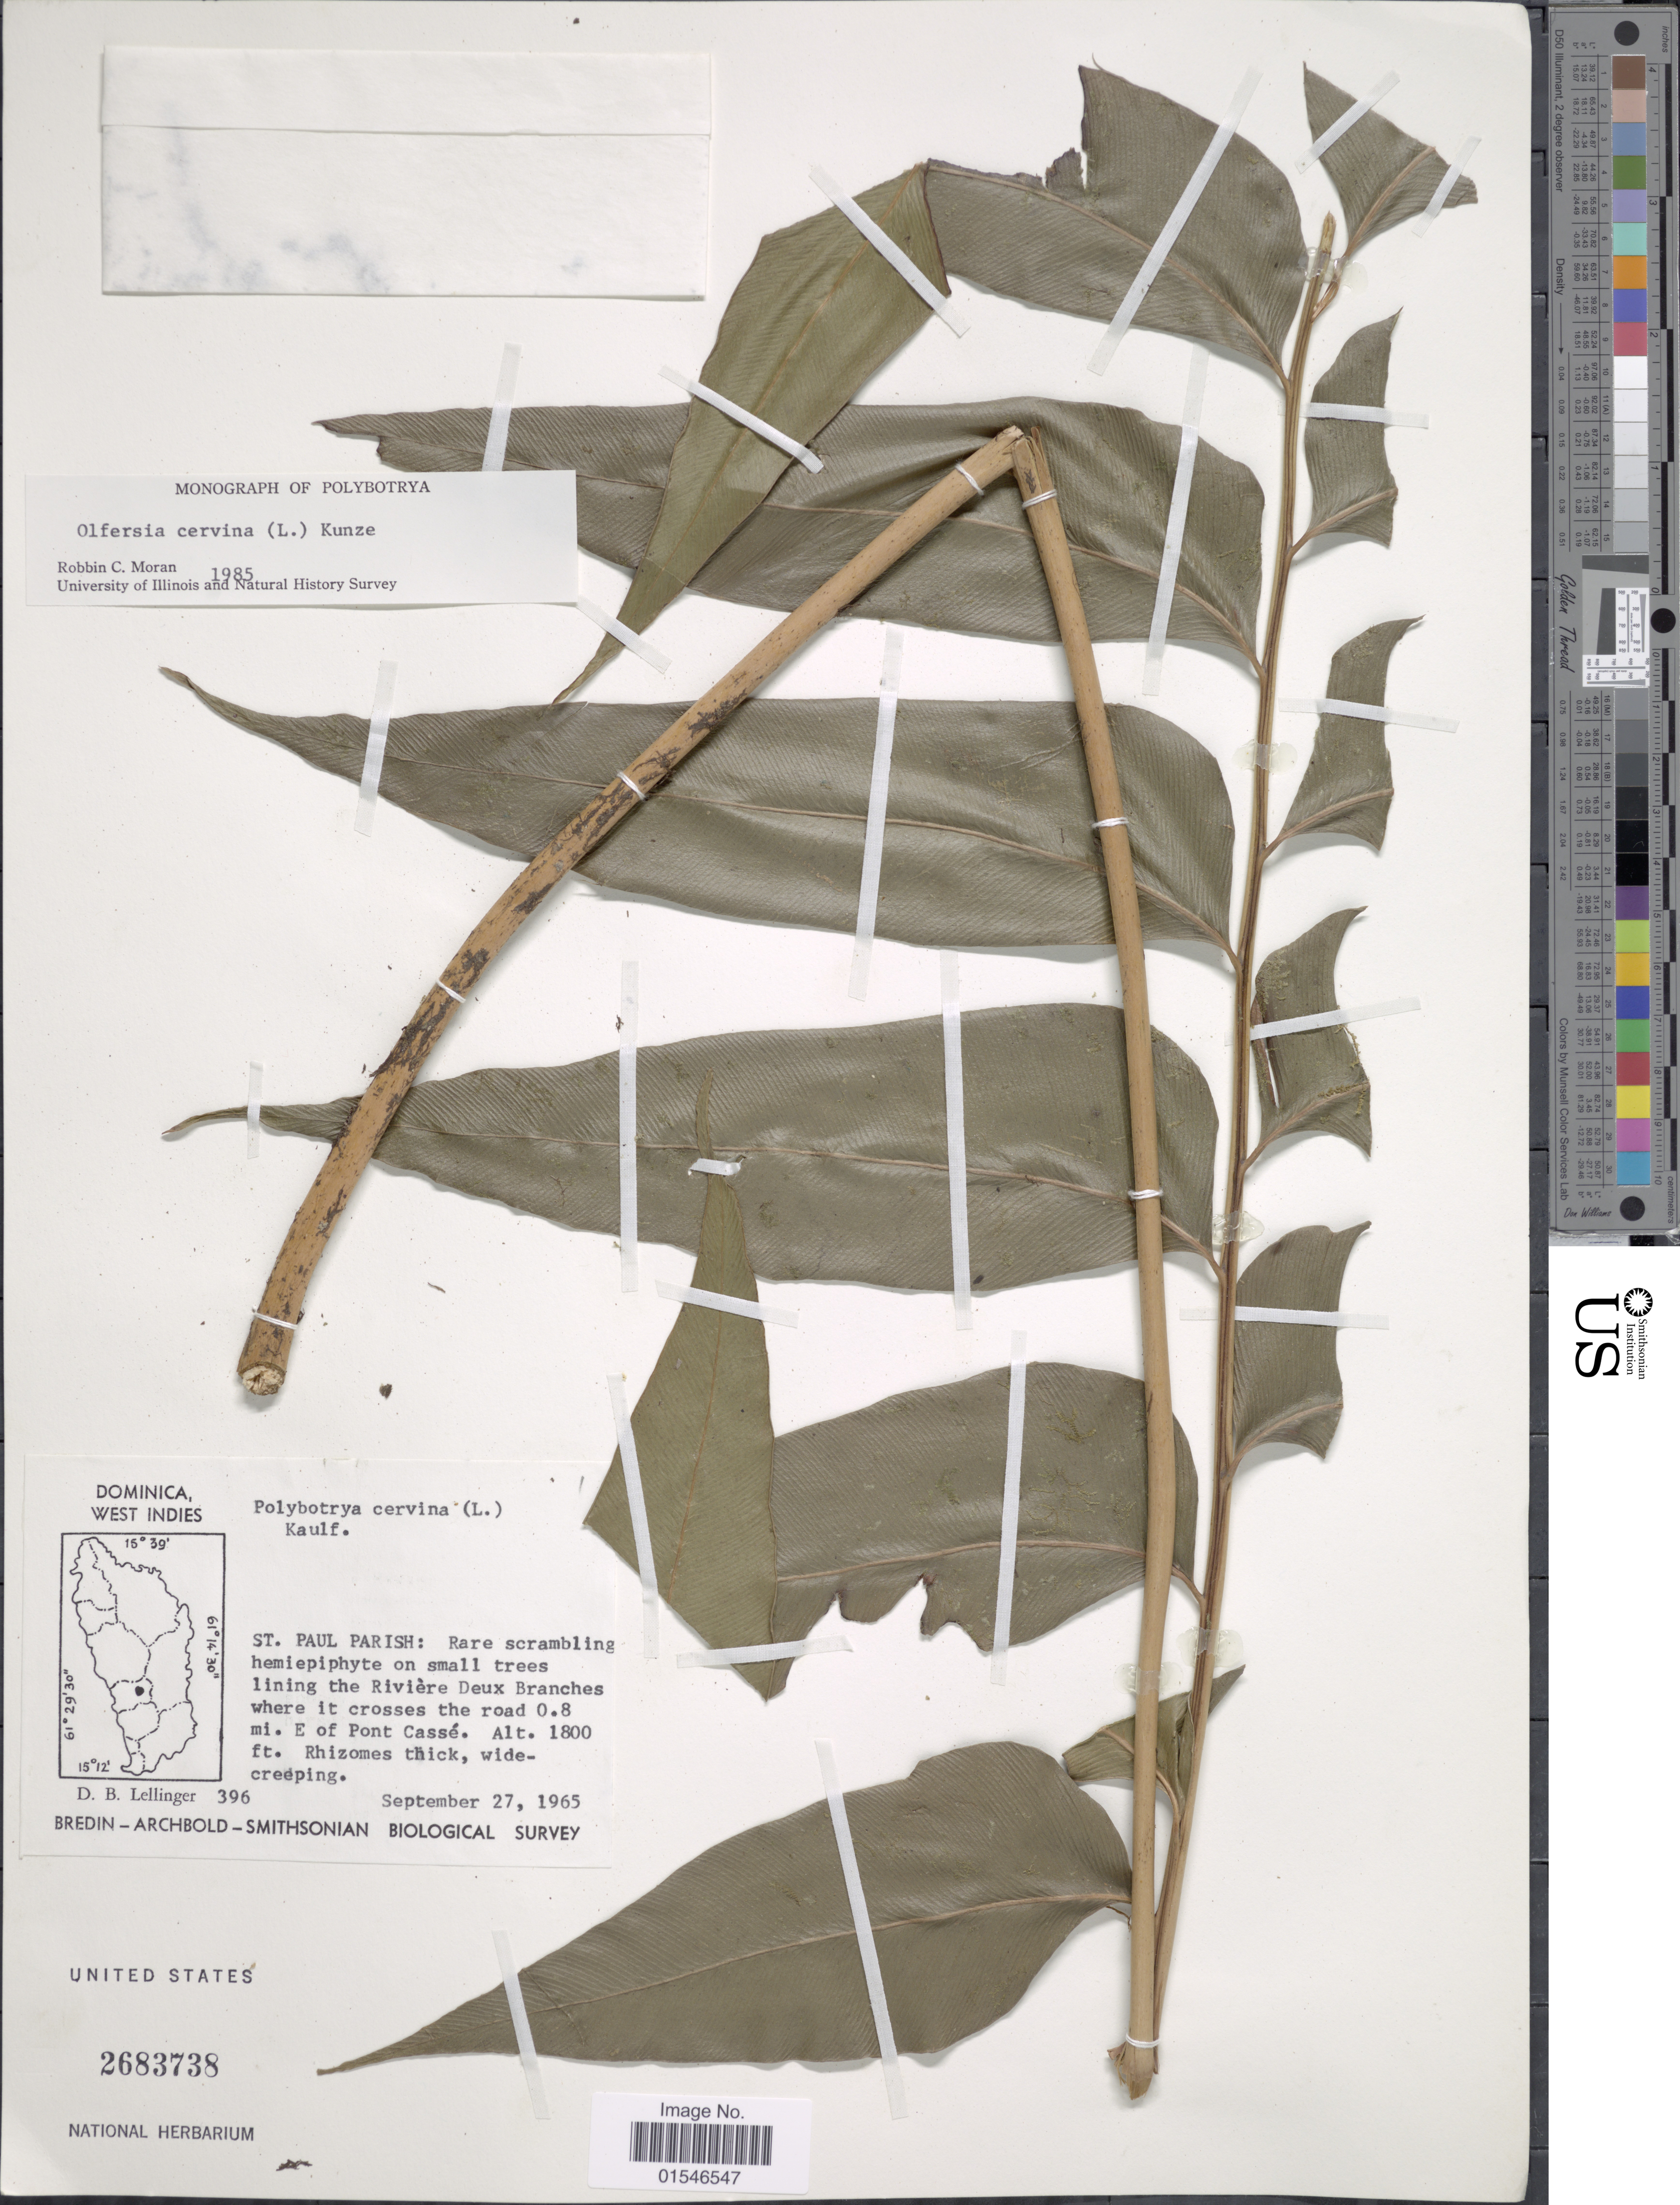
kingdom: Plantae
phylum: Tracheophyta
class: Polypodiopsida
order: Polypodiales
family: Dryopteridaceae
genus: Olfersia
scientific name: Olfersia cervina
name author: (L.) Kunze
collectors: D. B. Lellinger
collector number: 396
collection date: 1965-09-27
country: Dominica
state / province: St. Paul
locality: Lining the Rivière Deux Branches where it crosses the road 0.8 mi. E of pont Cassé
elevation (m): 1800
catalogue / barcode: US 2693738